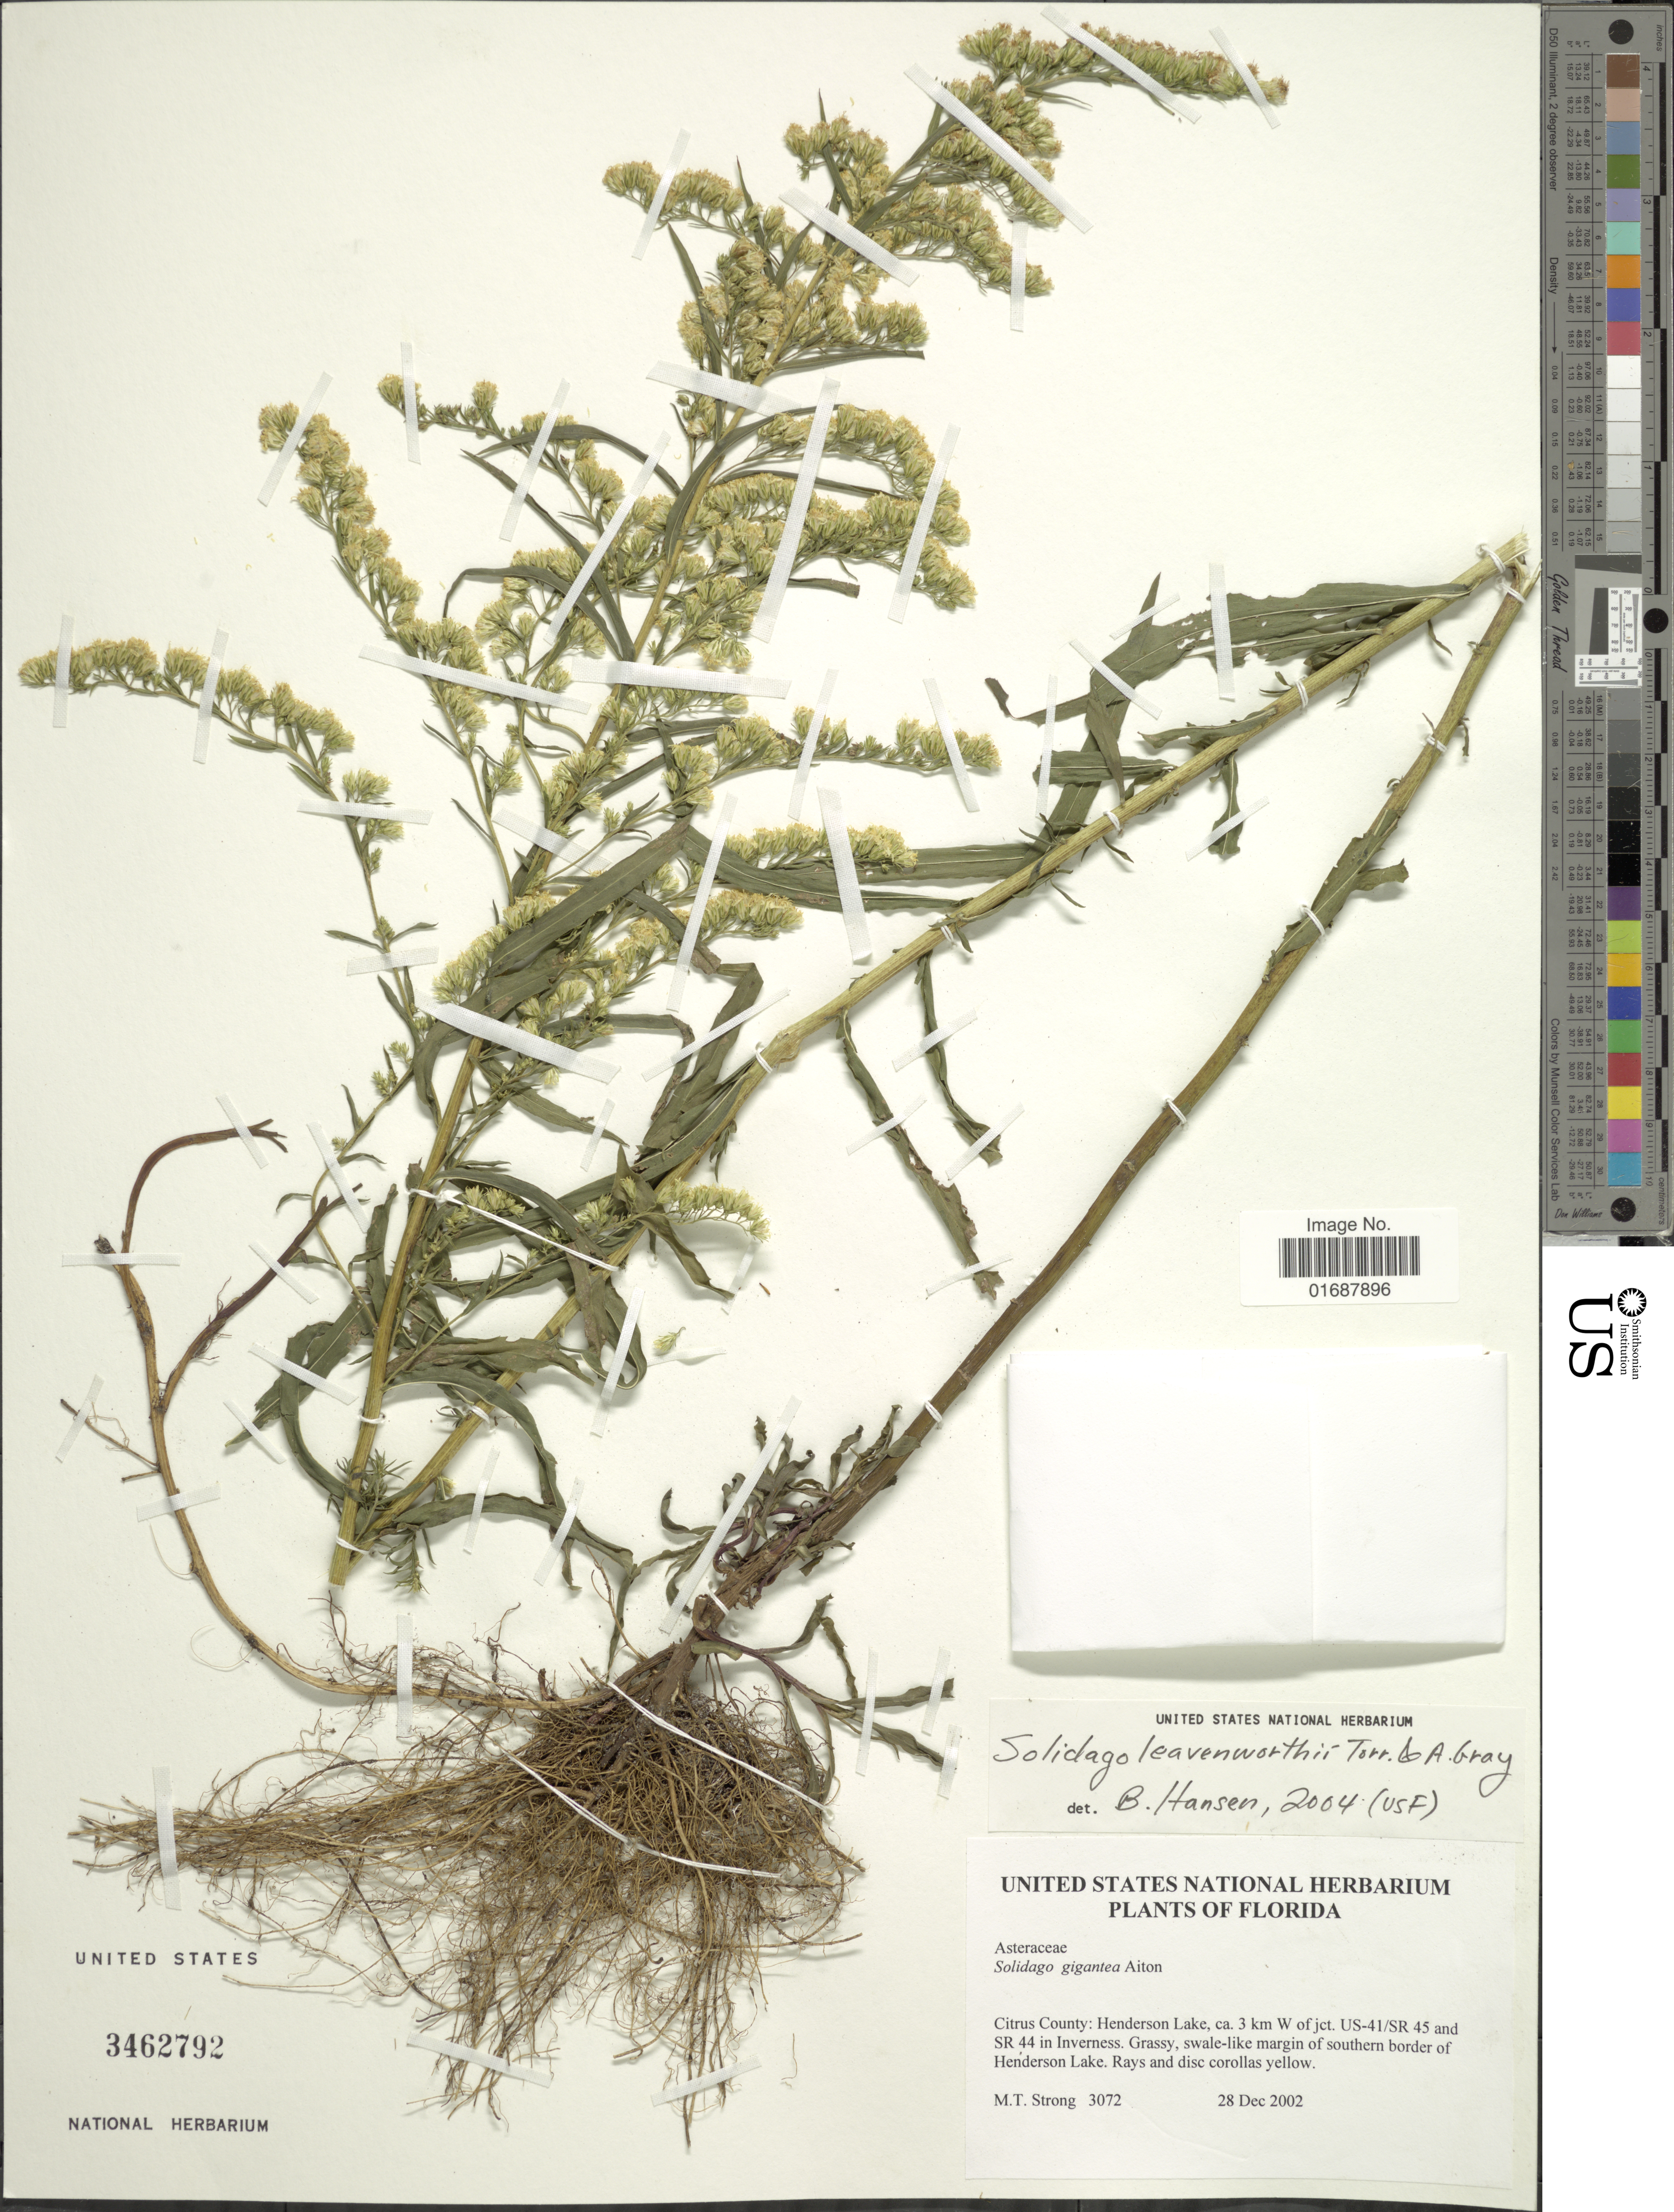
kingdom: Plantae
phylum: Tracheophyta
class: Magnoliopsida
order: Asterales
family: Asteraceae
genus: Solidago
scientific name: Solidago leavenworthii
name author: Torr. & A. Gray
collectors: M. T. Strong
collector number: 3072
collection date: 2002-12-28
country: United States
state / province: Florida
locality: Florida, Citrus County: Henderson Lake, ca. 3 km W of jct. US-41/SR 45 and SR 44 in Iverrness.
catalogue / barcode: US 3462792